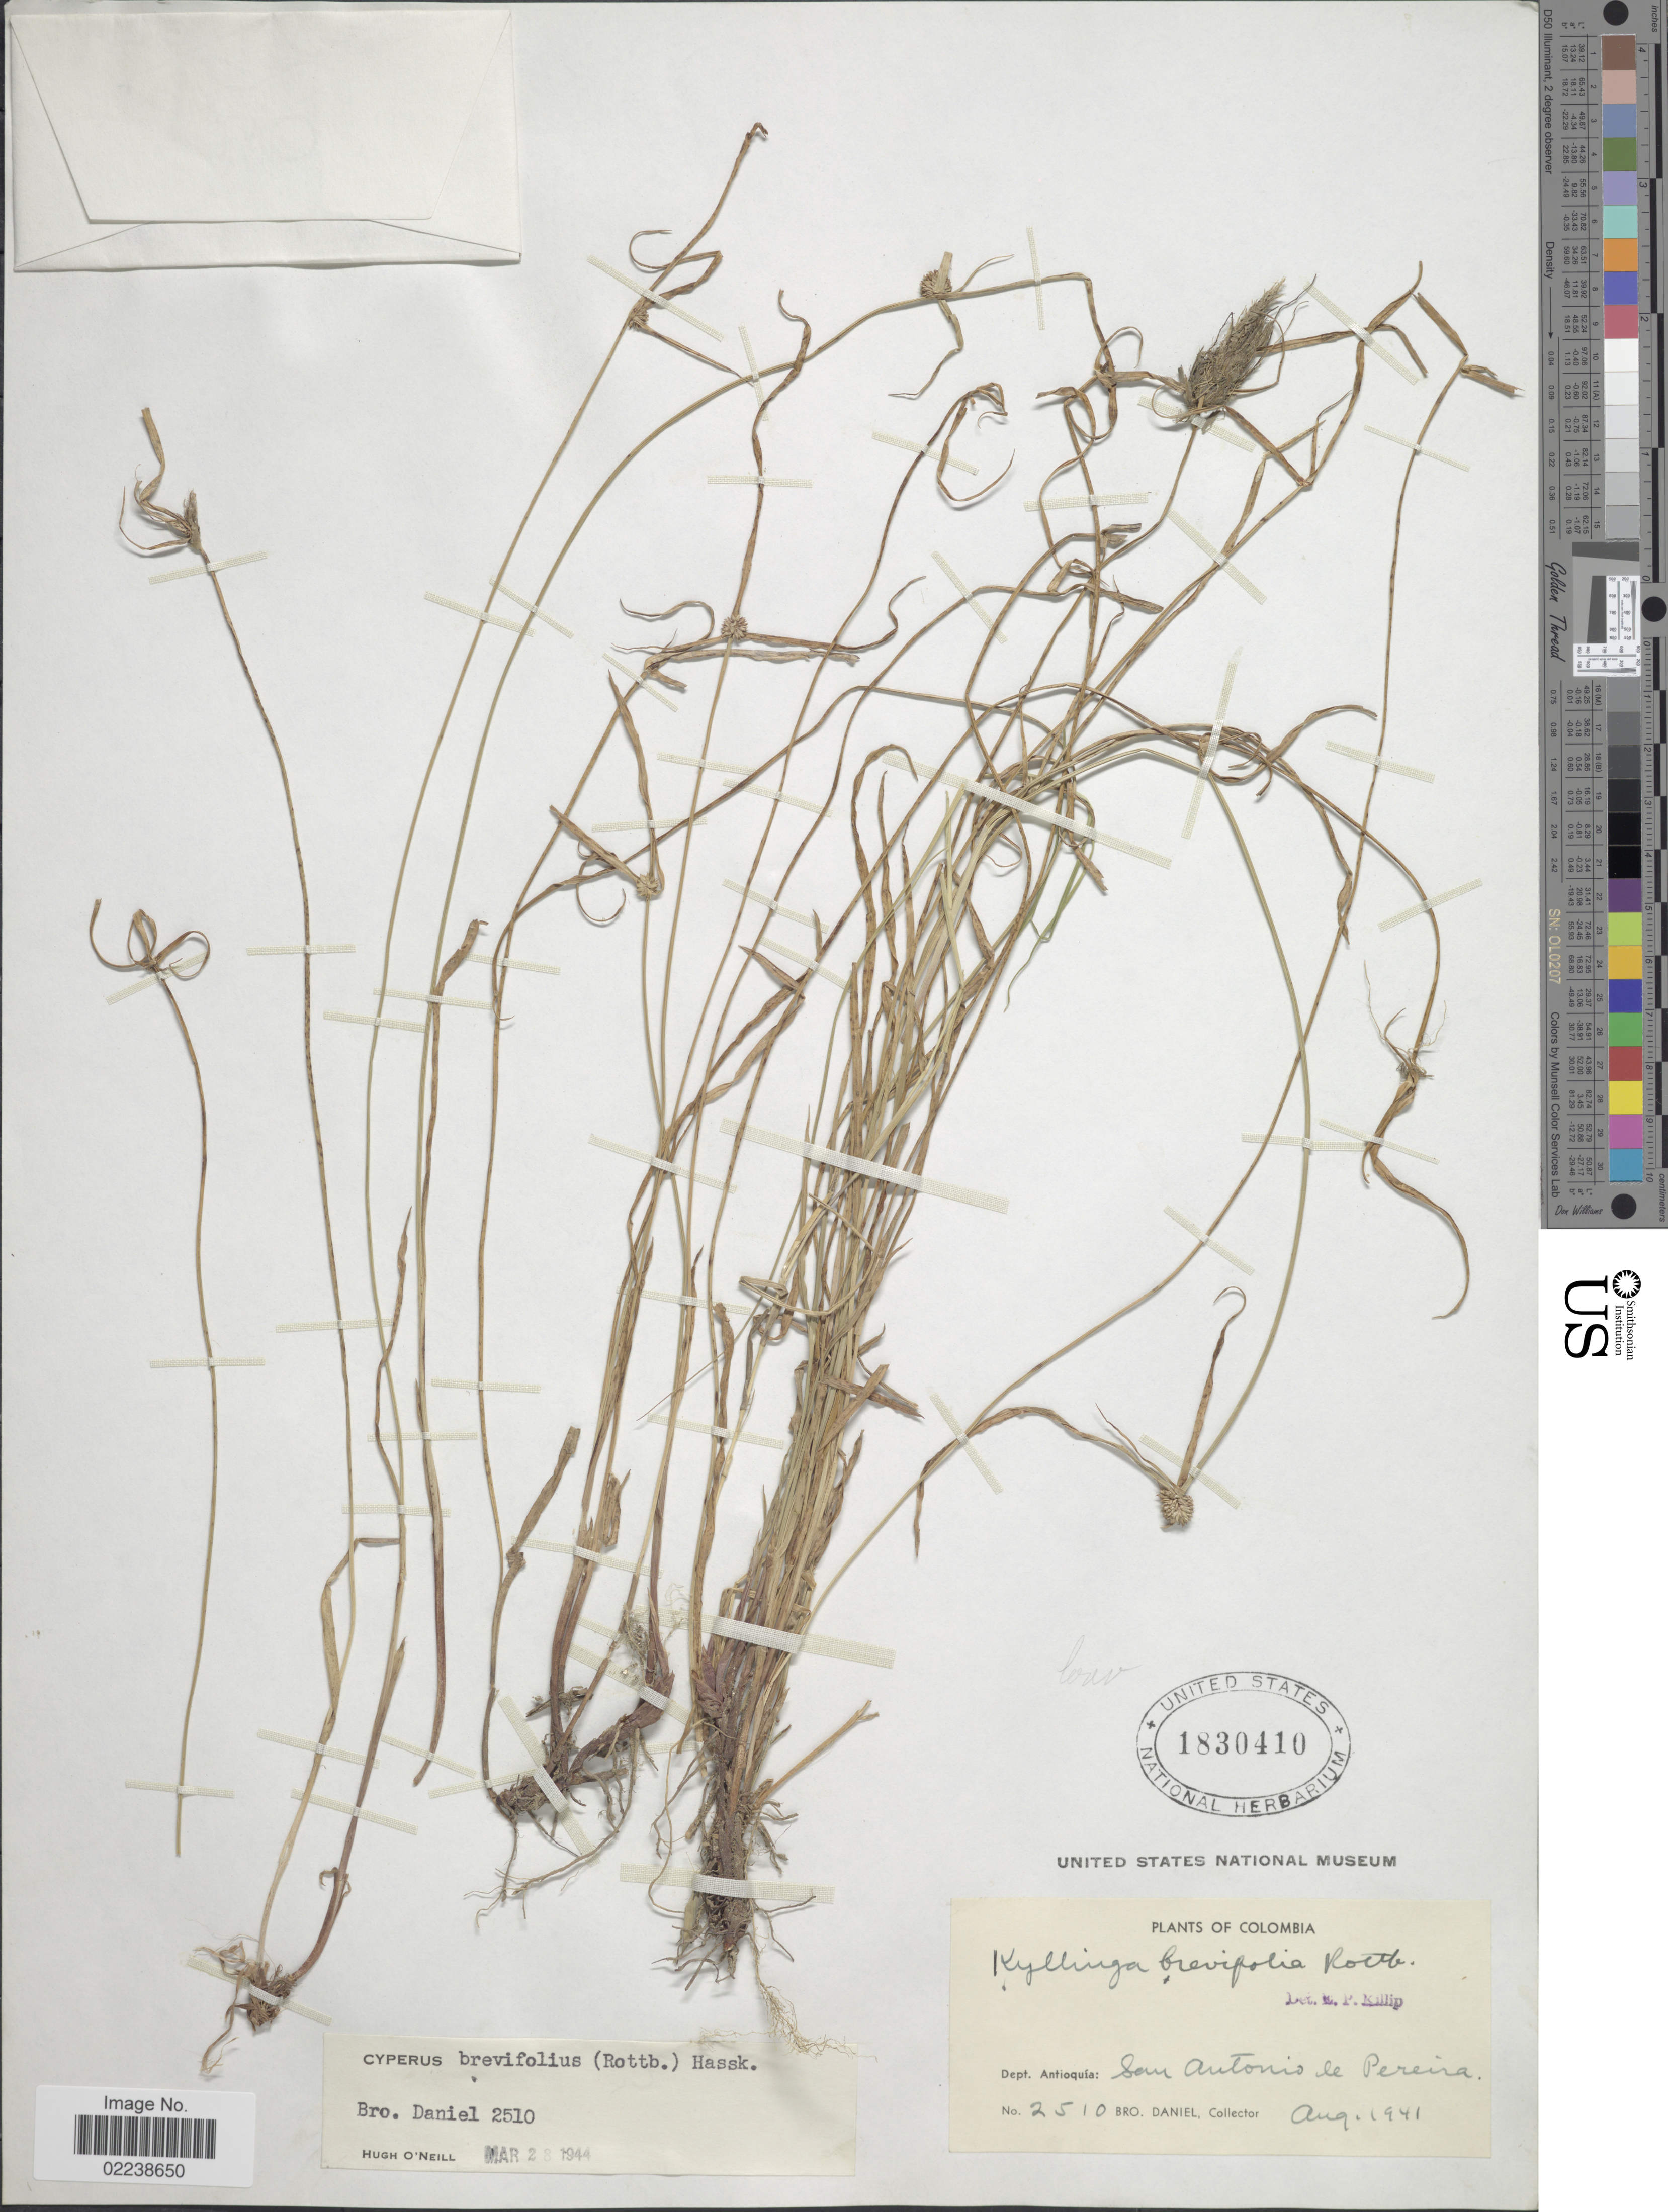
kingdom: Plantae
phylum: Tracheophyta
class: Liliopsida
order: Poales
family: Cyperaceae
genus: Cyperus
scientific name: Cyperus brevifolius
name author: (Rottb.) Hassk.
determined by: Strong, M. T., (US), Smithsonian Institution - National Museum of Natural History (UNITED STATES)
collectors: Bro. Daniel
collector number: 2510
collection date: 1941-08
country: Colombia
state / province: Antioquia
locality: San Antonio de Pereira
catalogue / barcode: US 1830410